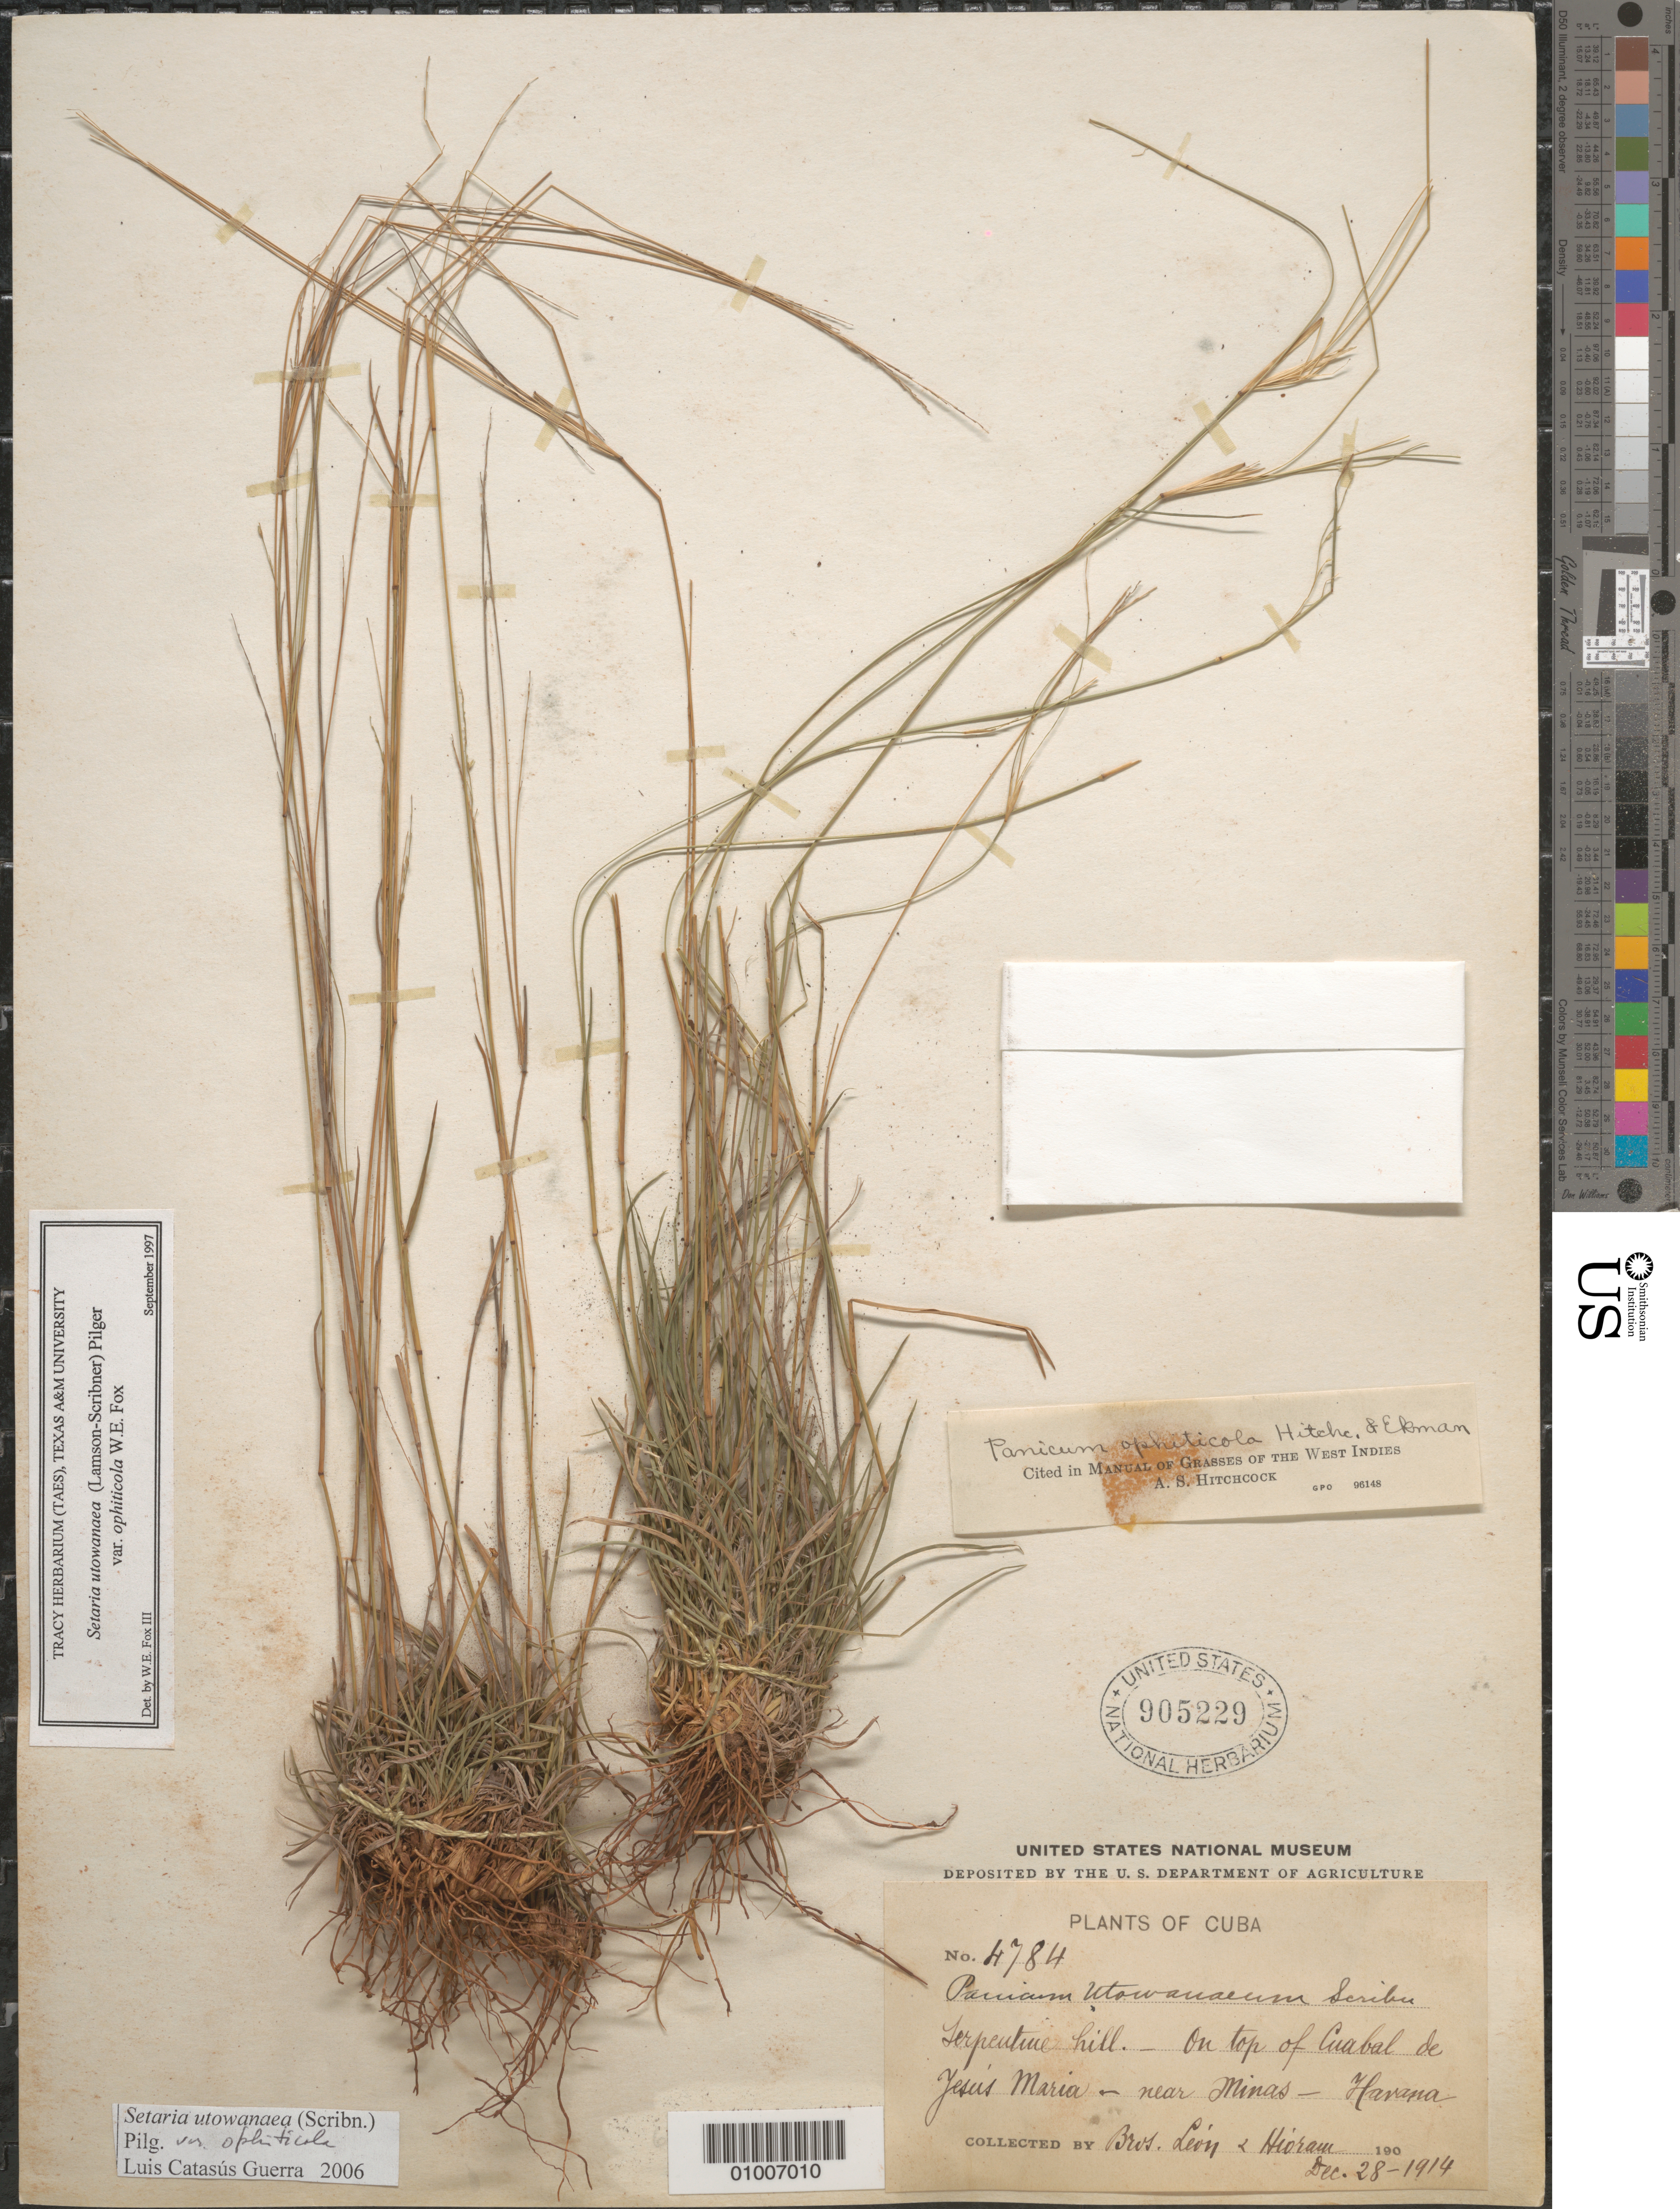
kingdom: Plantae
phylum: Tracheophyta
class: Liliopsida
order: Poales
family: Poaceae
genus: Setaria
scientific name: Setaria utowanaea var. ophiticola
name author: (Hitchc. & Ekman) W.E. Fox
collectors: Bro. León & Bro. Hioram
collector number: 4784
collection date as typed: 28 Dec 1914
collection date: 1914-12-28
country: Cuba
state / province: La Habana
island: Cuba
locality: near Minas - Havana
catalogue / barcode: US 905229